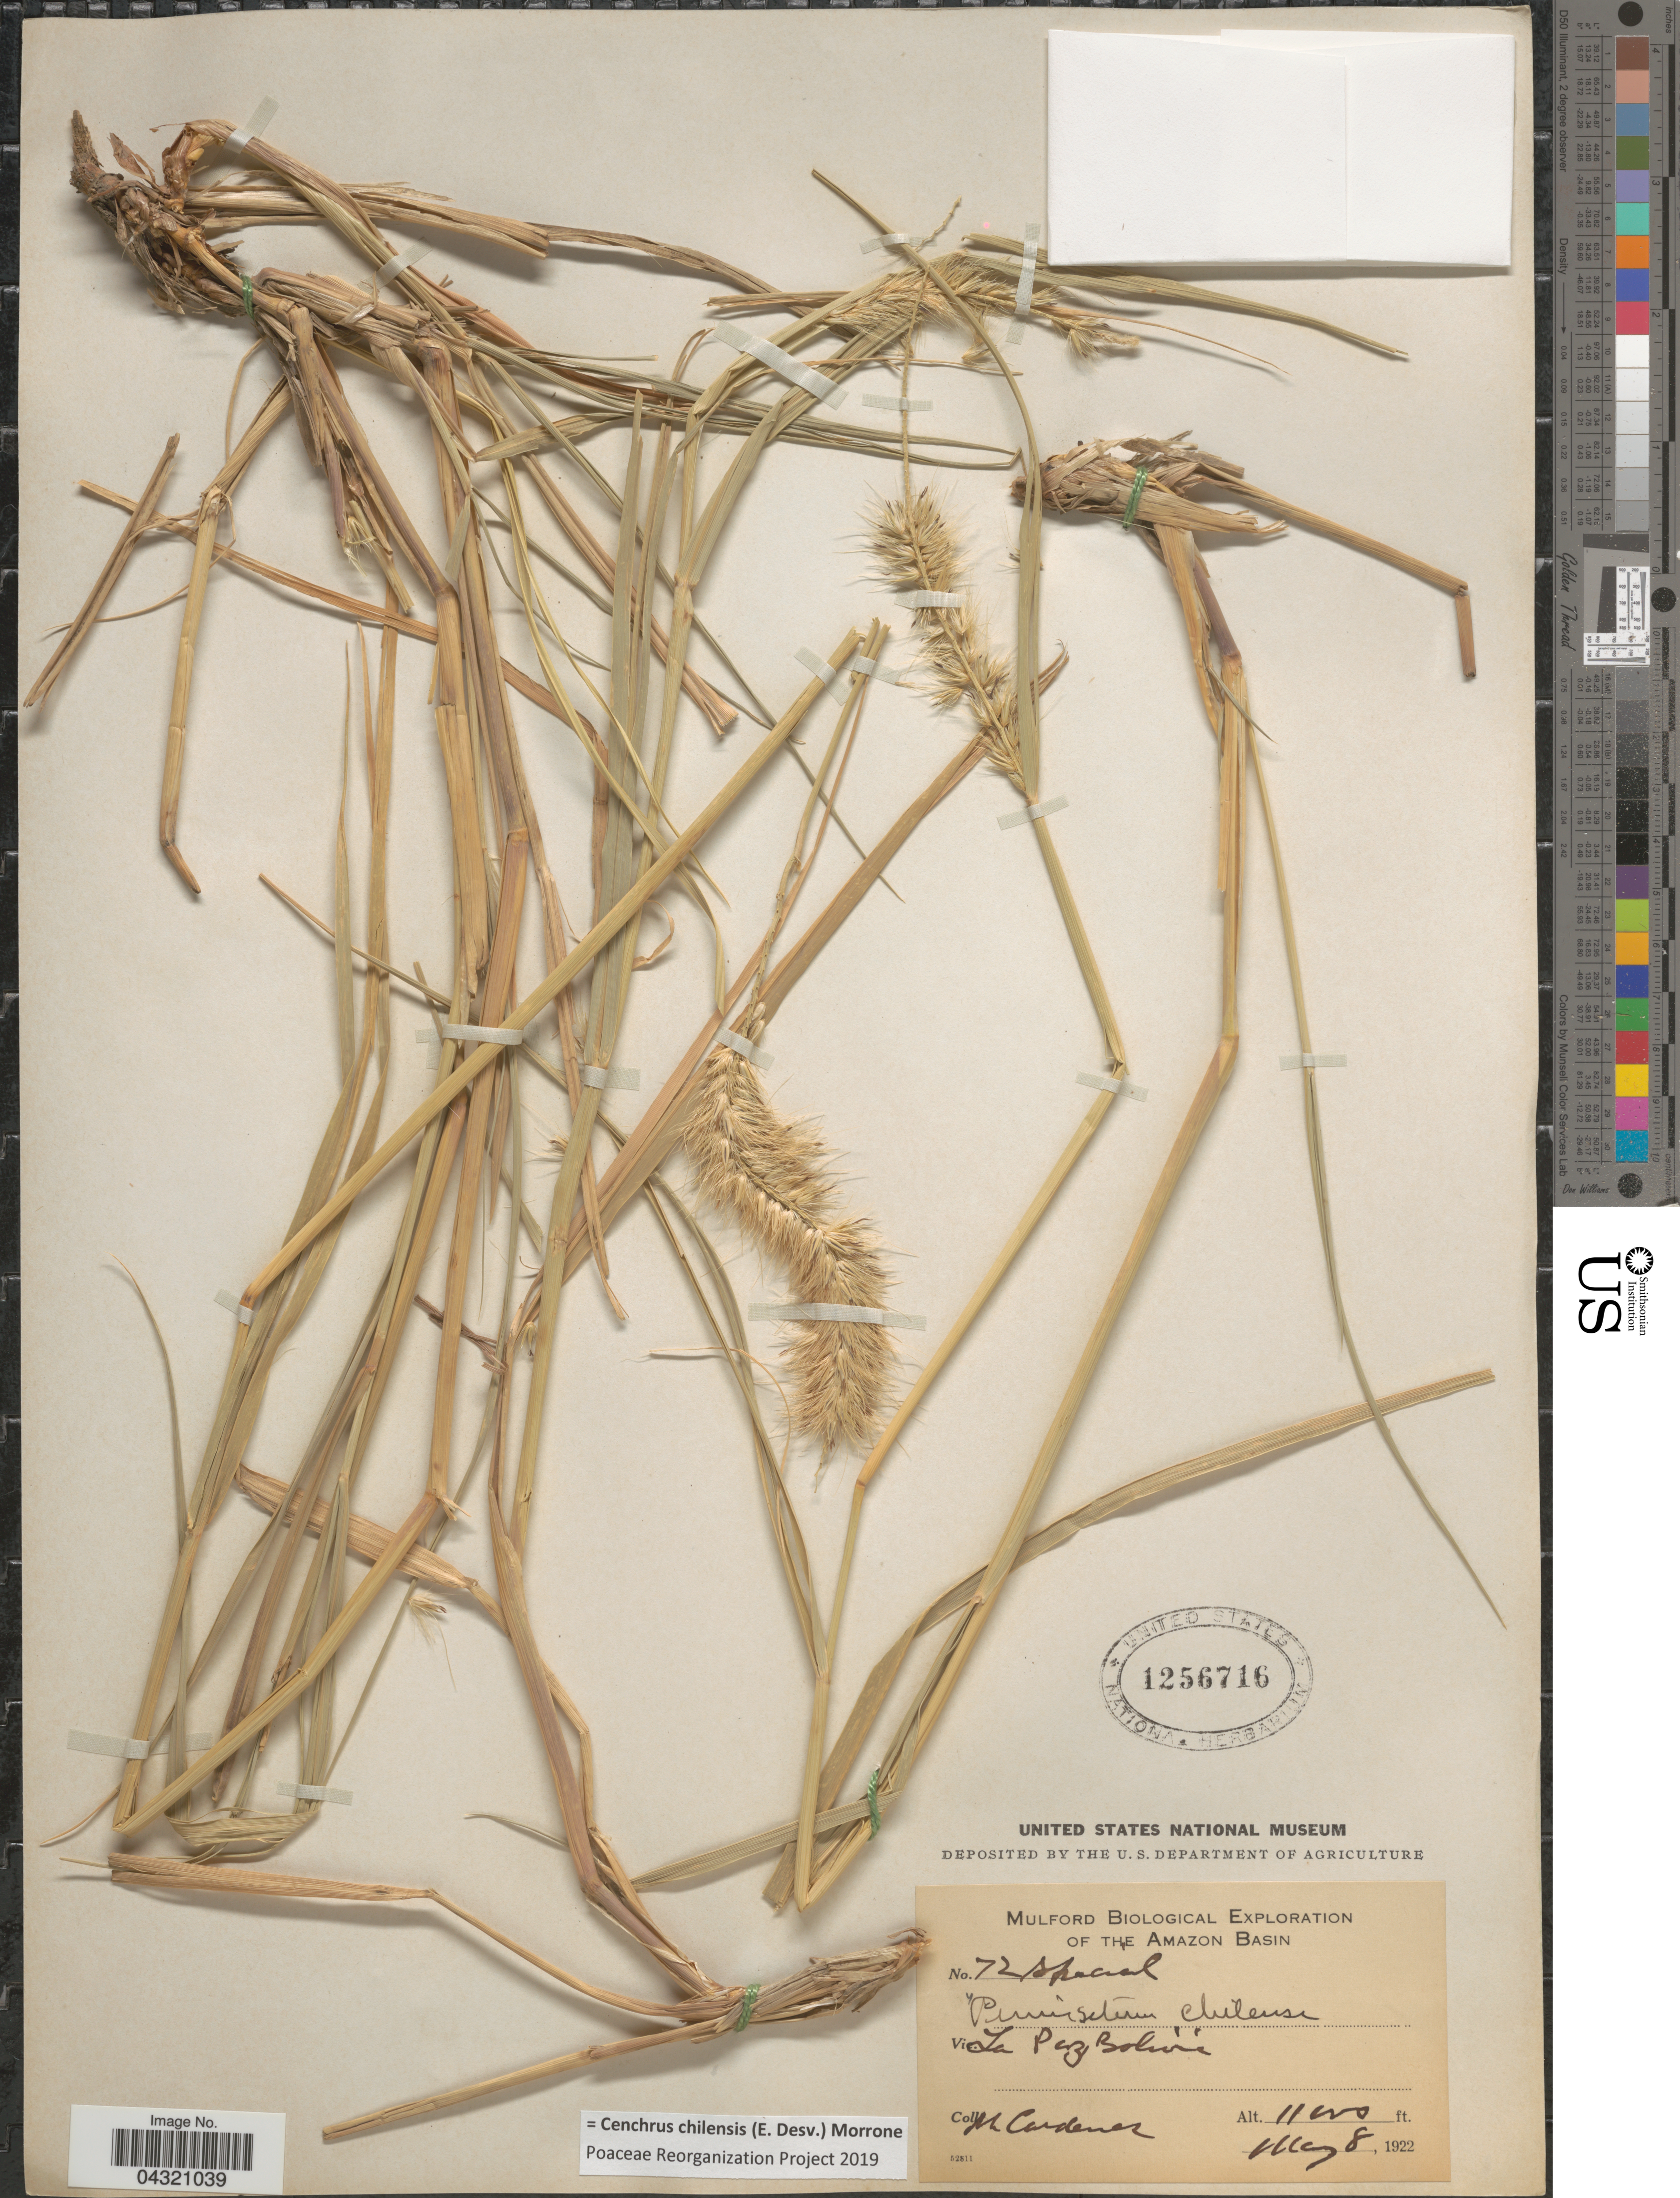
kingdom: Plantae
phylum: Tracheophyta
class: Liliopsida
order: Poales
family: Poaceae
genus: Cenchrus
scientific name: Cenchrus chilensis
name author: (É. Desv.) Morrone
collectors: M. Cárdenas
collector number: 72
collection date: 1922-05-08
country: Bolivia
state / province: La Paz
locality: Miraflores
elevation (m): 3353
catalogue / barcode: US 1256716